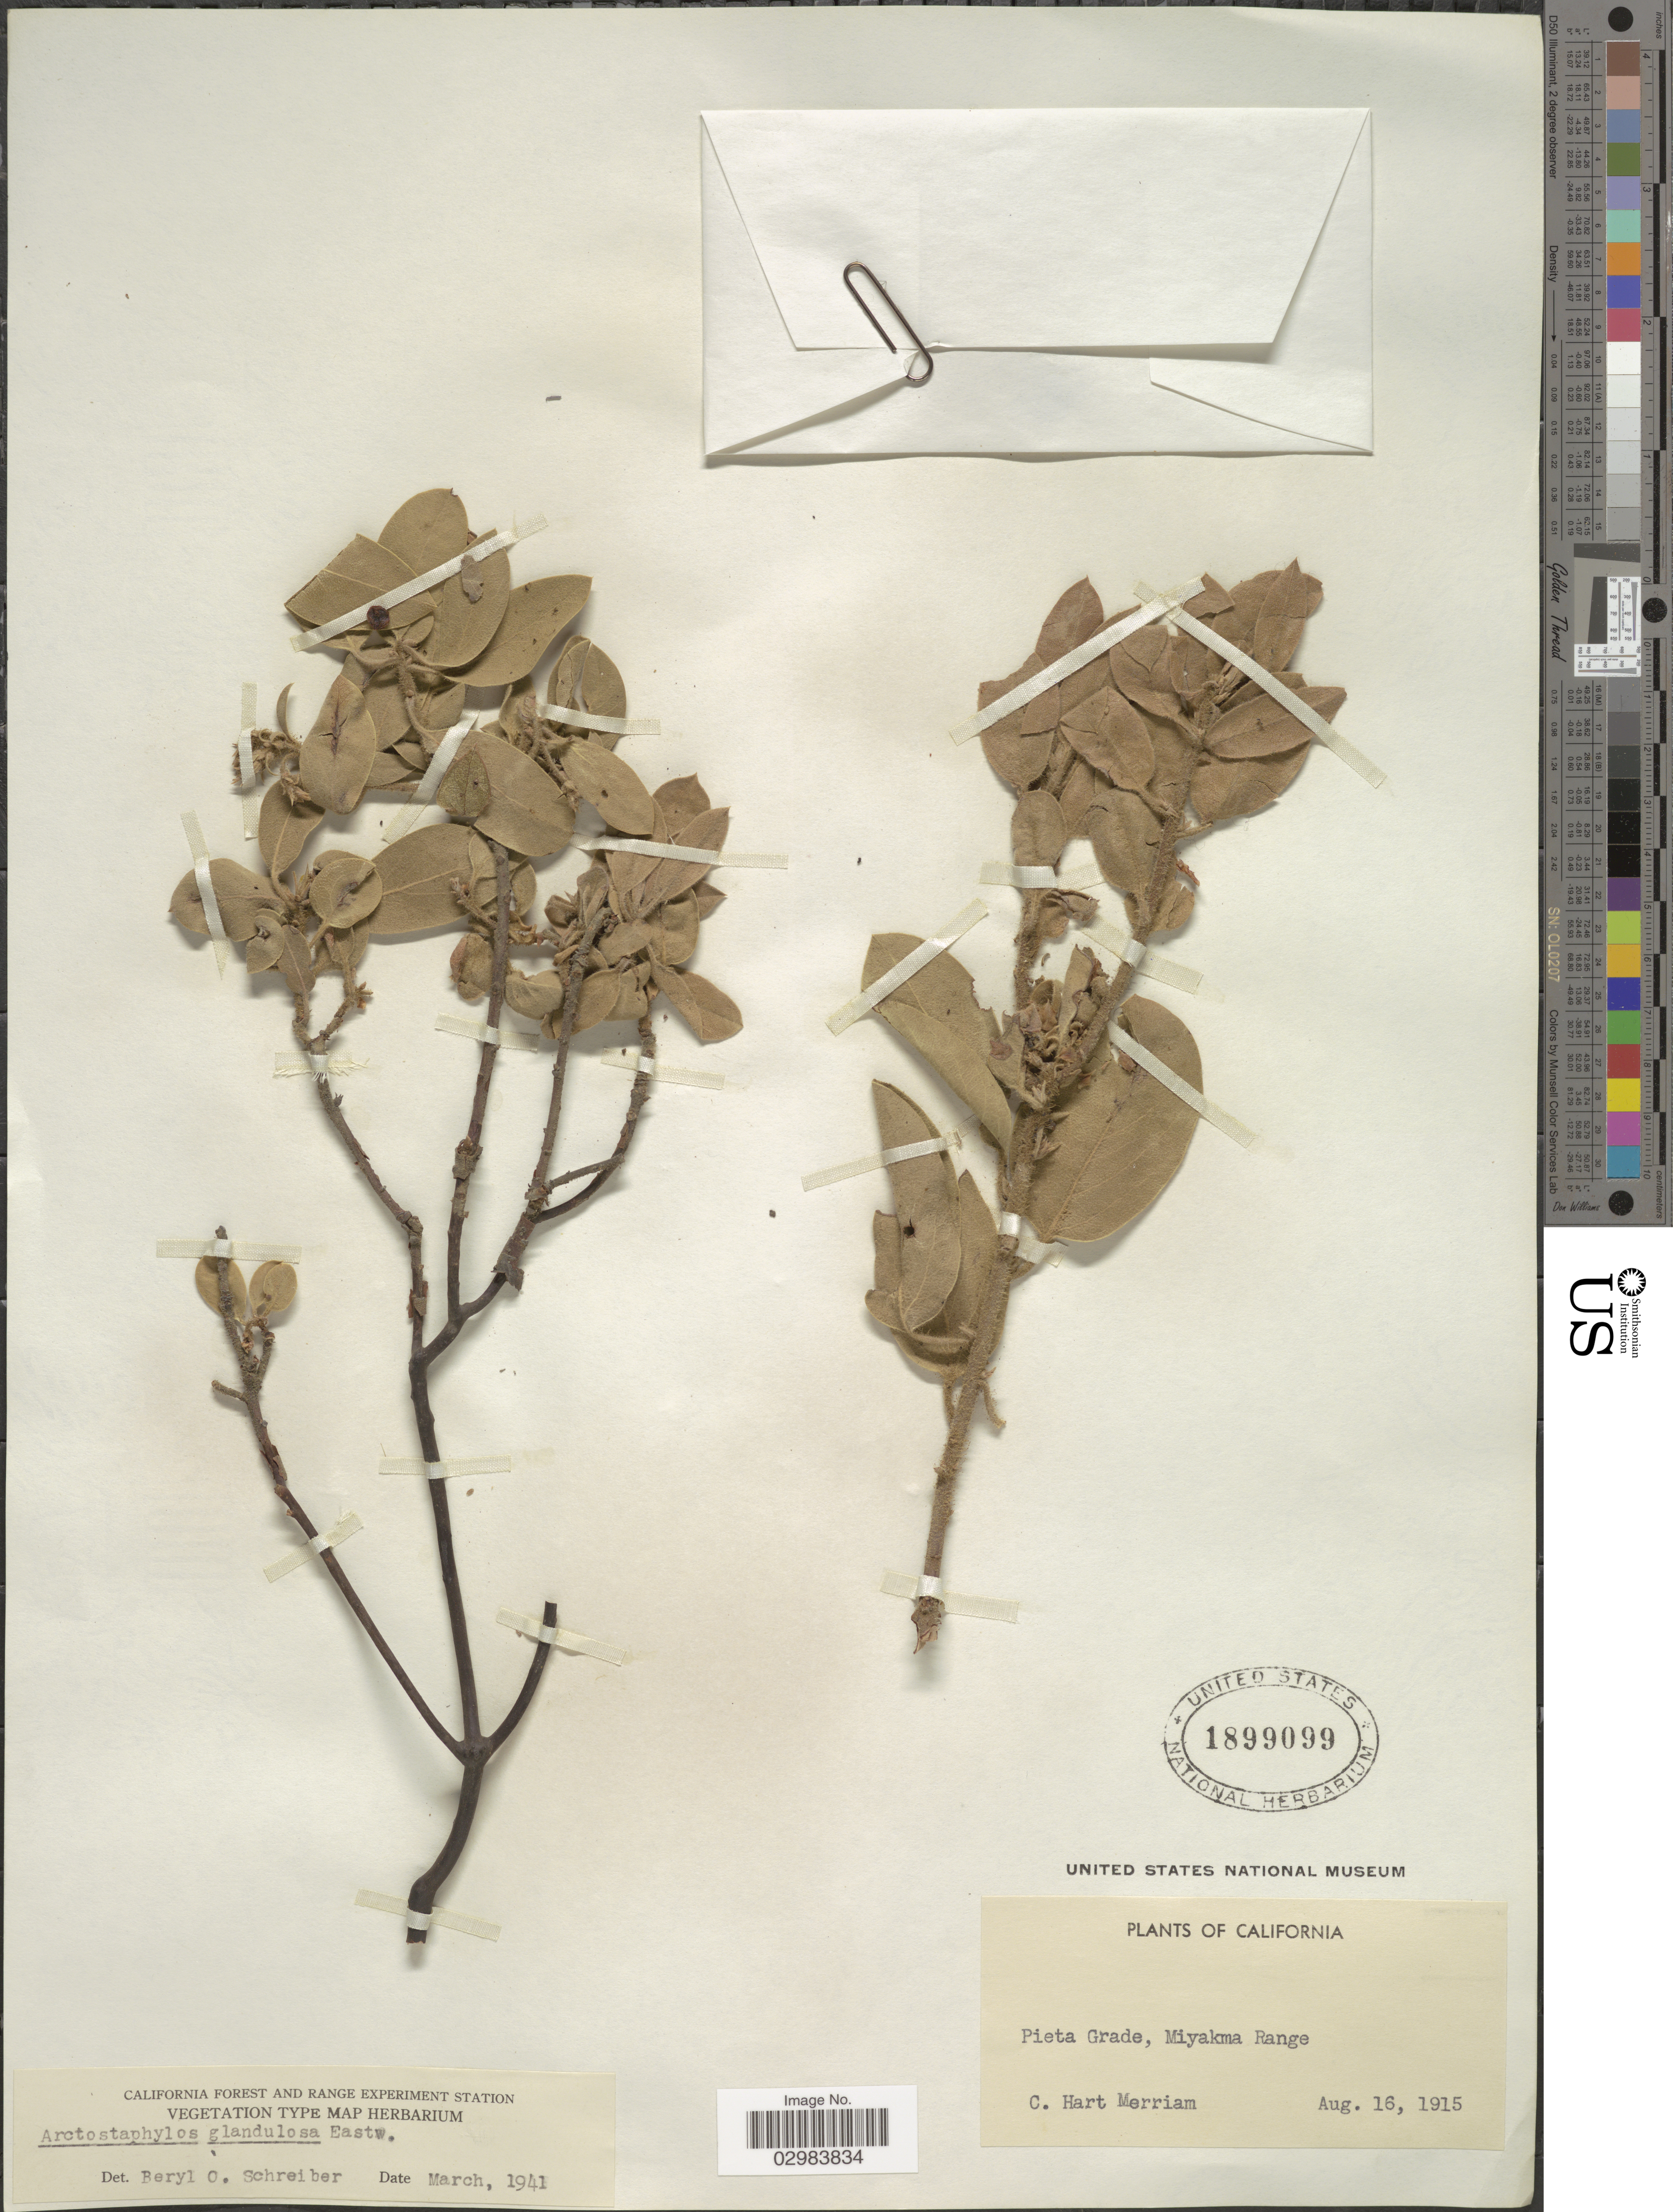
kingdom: Plantae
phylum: Tracheophyta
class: Magnoliopsida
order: Ericales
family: Ericaceae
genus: Arctostaphylos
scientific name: Arctostaphylos glandulosa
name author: Eastw.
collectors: C. Merriam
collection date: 1915-08-16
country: United States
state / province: California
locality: Pieta Grade, Miyakma Range.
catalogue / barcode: US 1899099